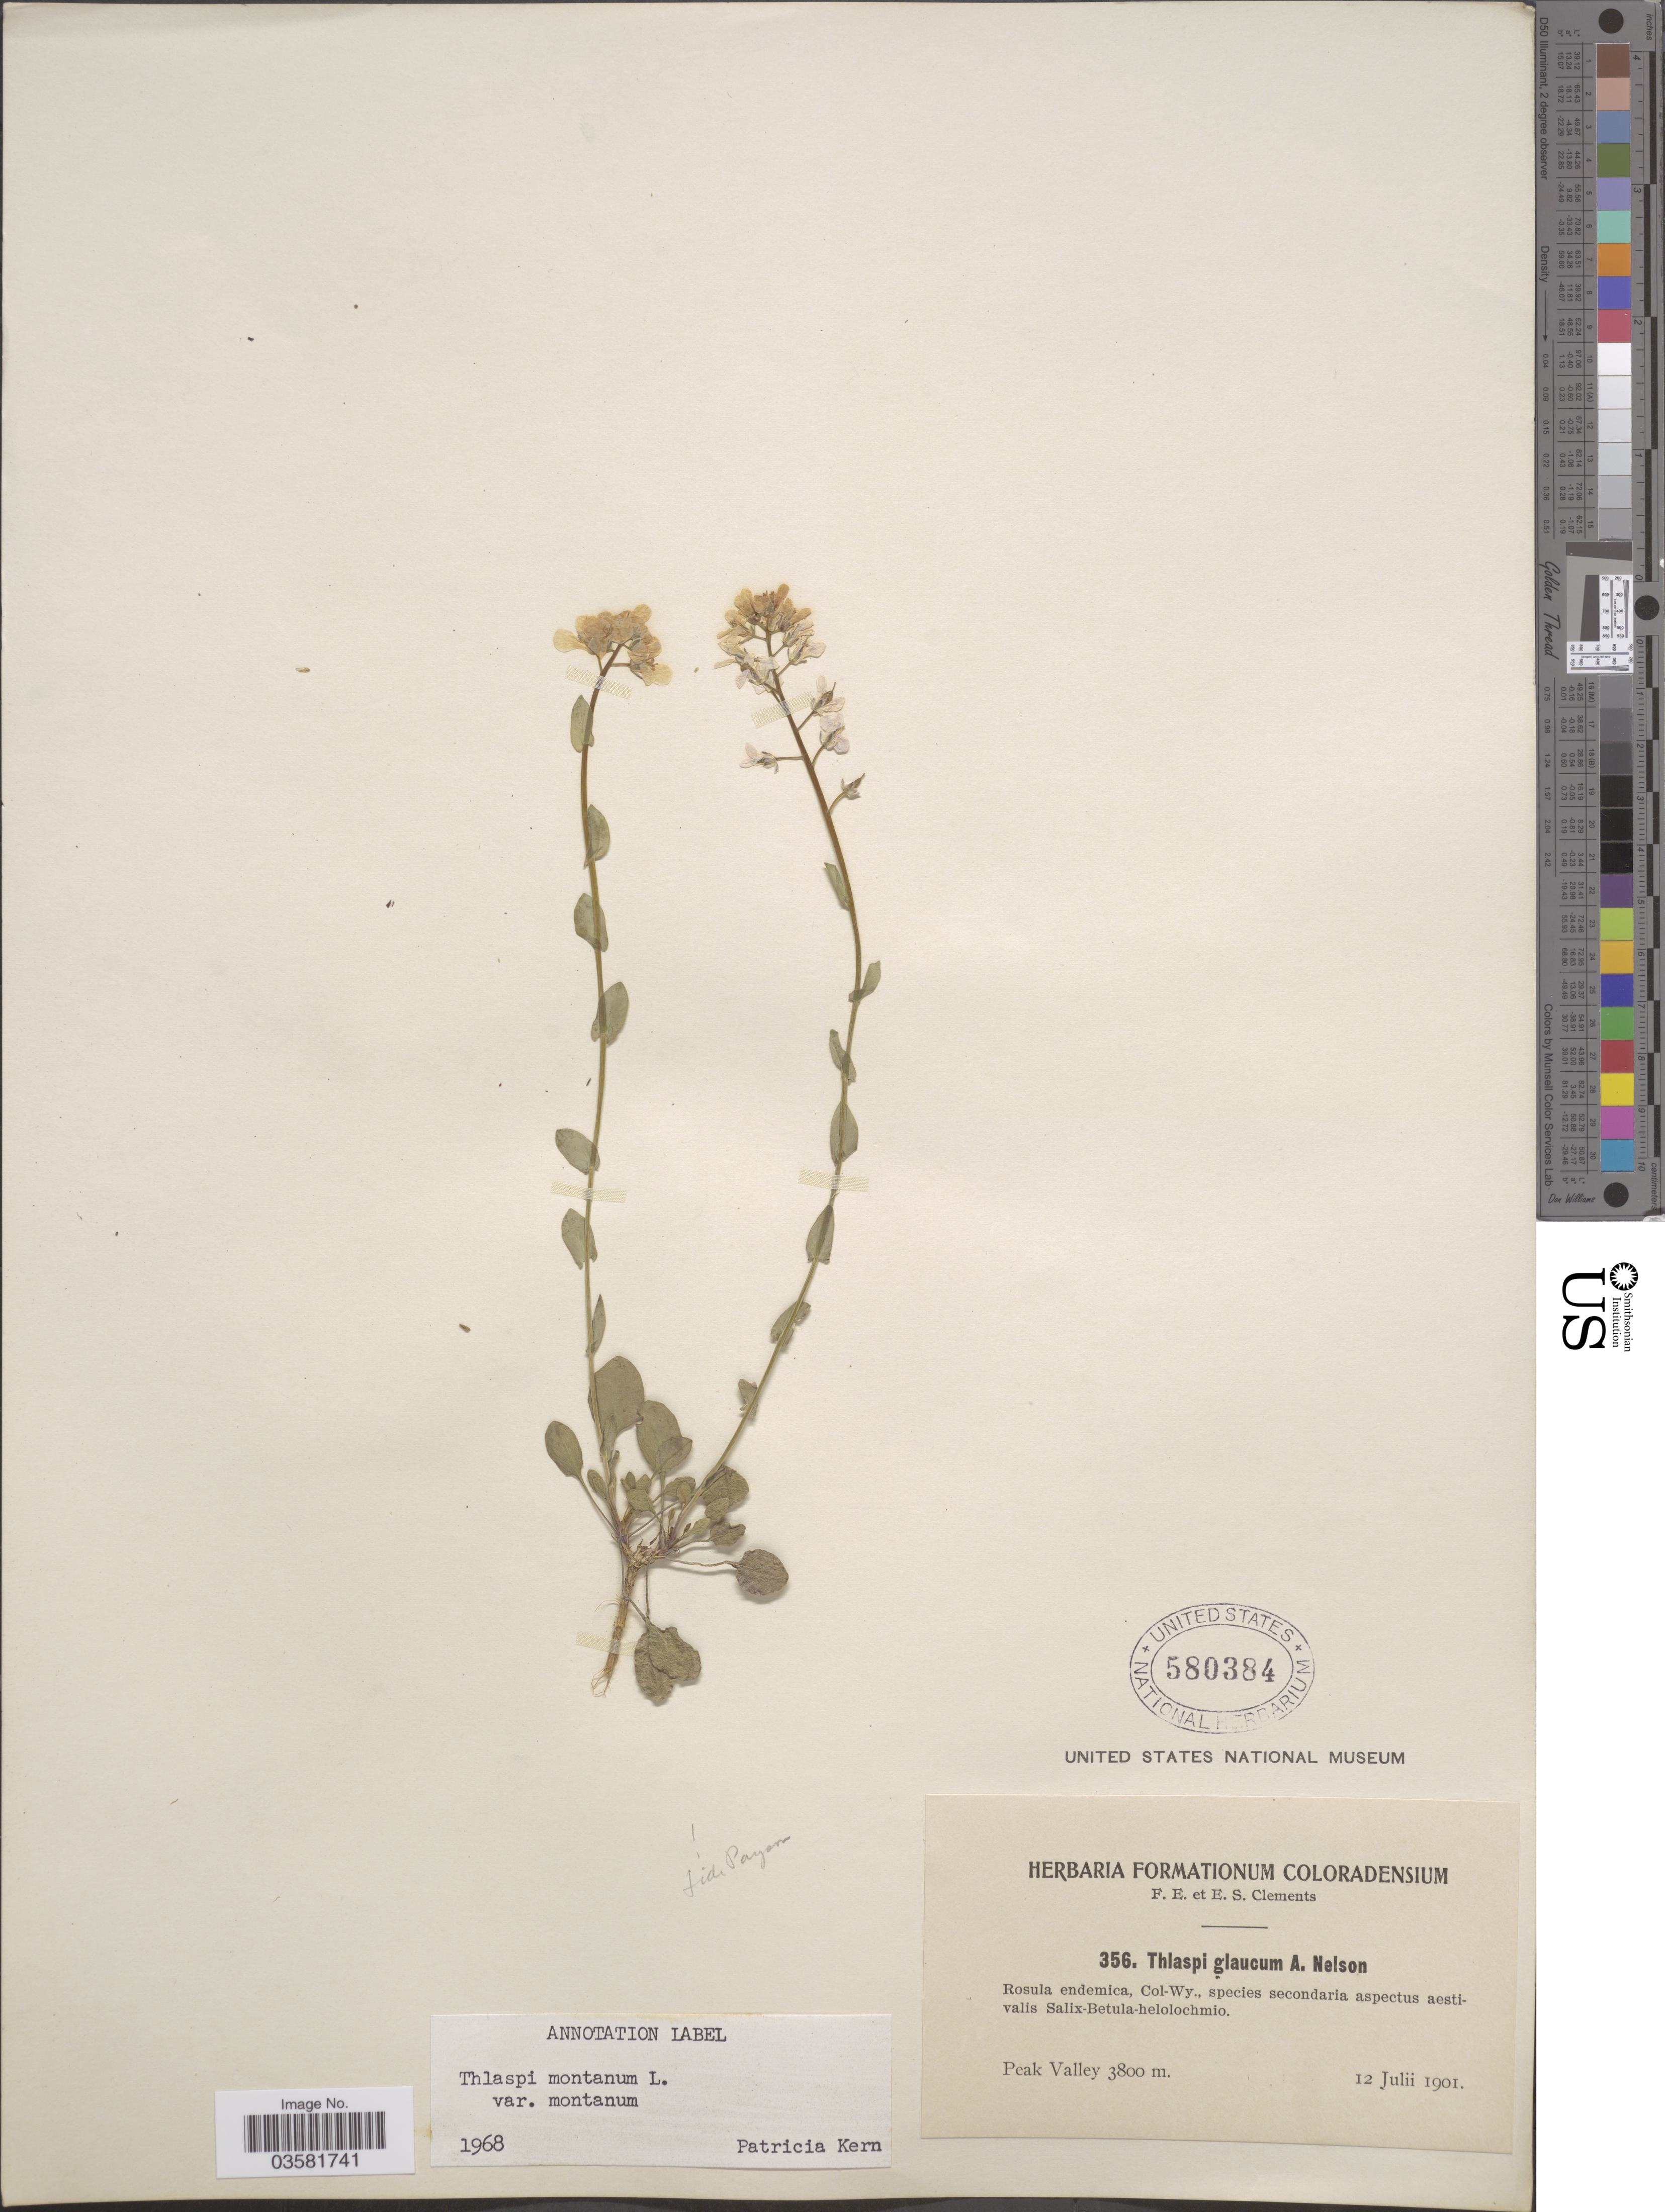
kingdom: Plantae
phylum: Tracheophyta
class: Magnoliopsida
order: Brassicales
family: Brassicaceae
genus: Thlaspi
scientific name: Thlaspi montanum var. montanum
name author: L.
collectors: F. E. Clements & E. S. Clements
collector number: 356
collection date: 1901-07-12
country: United States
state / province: Colorado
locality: Peak Valley.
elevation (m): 3800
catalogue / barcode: US 580384